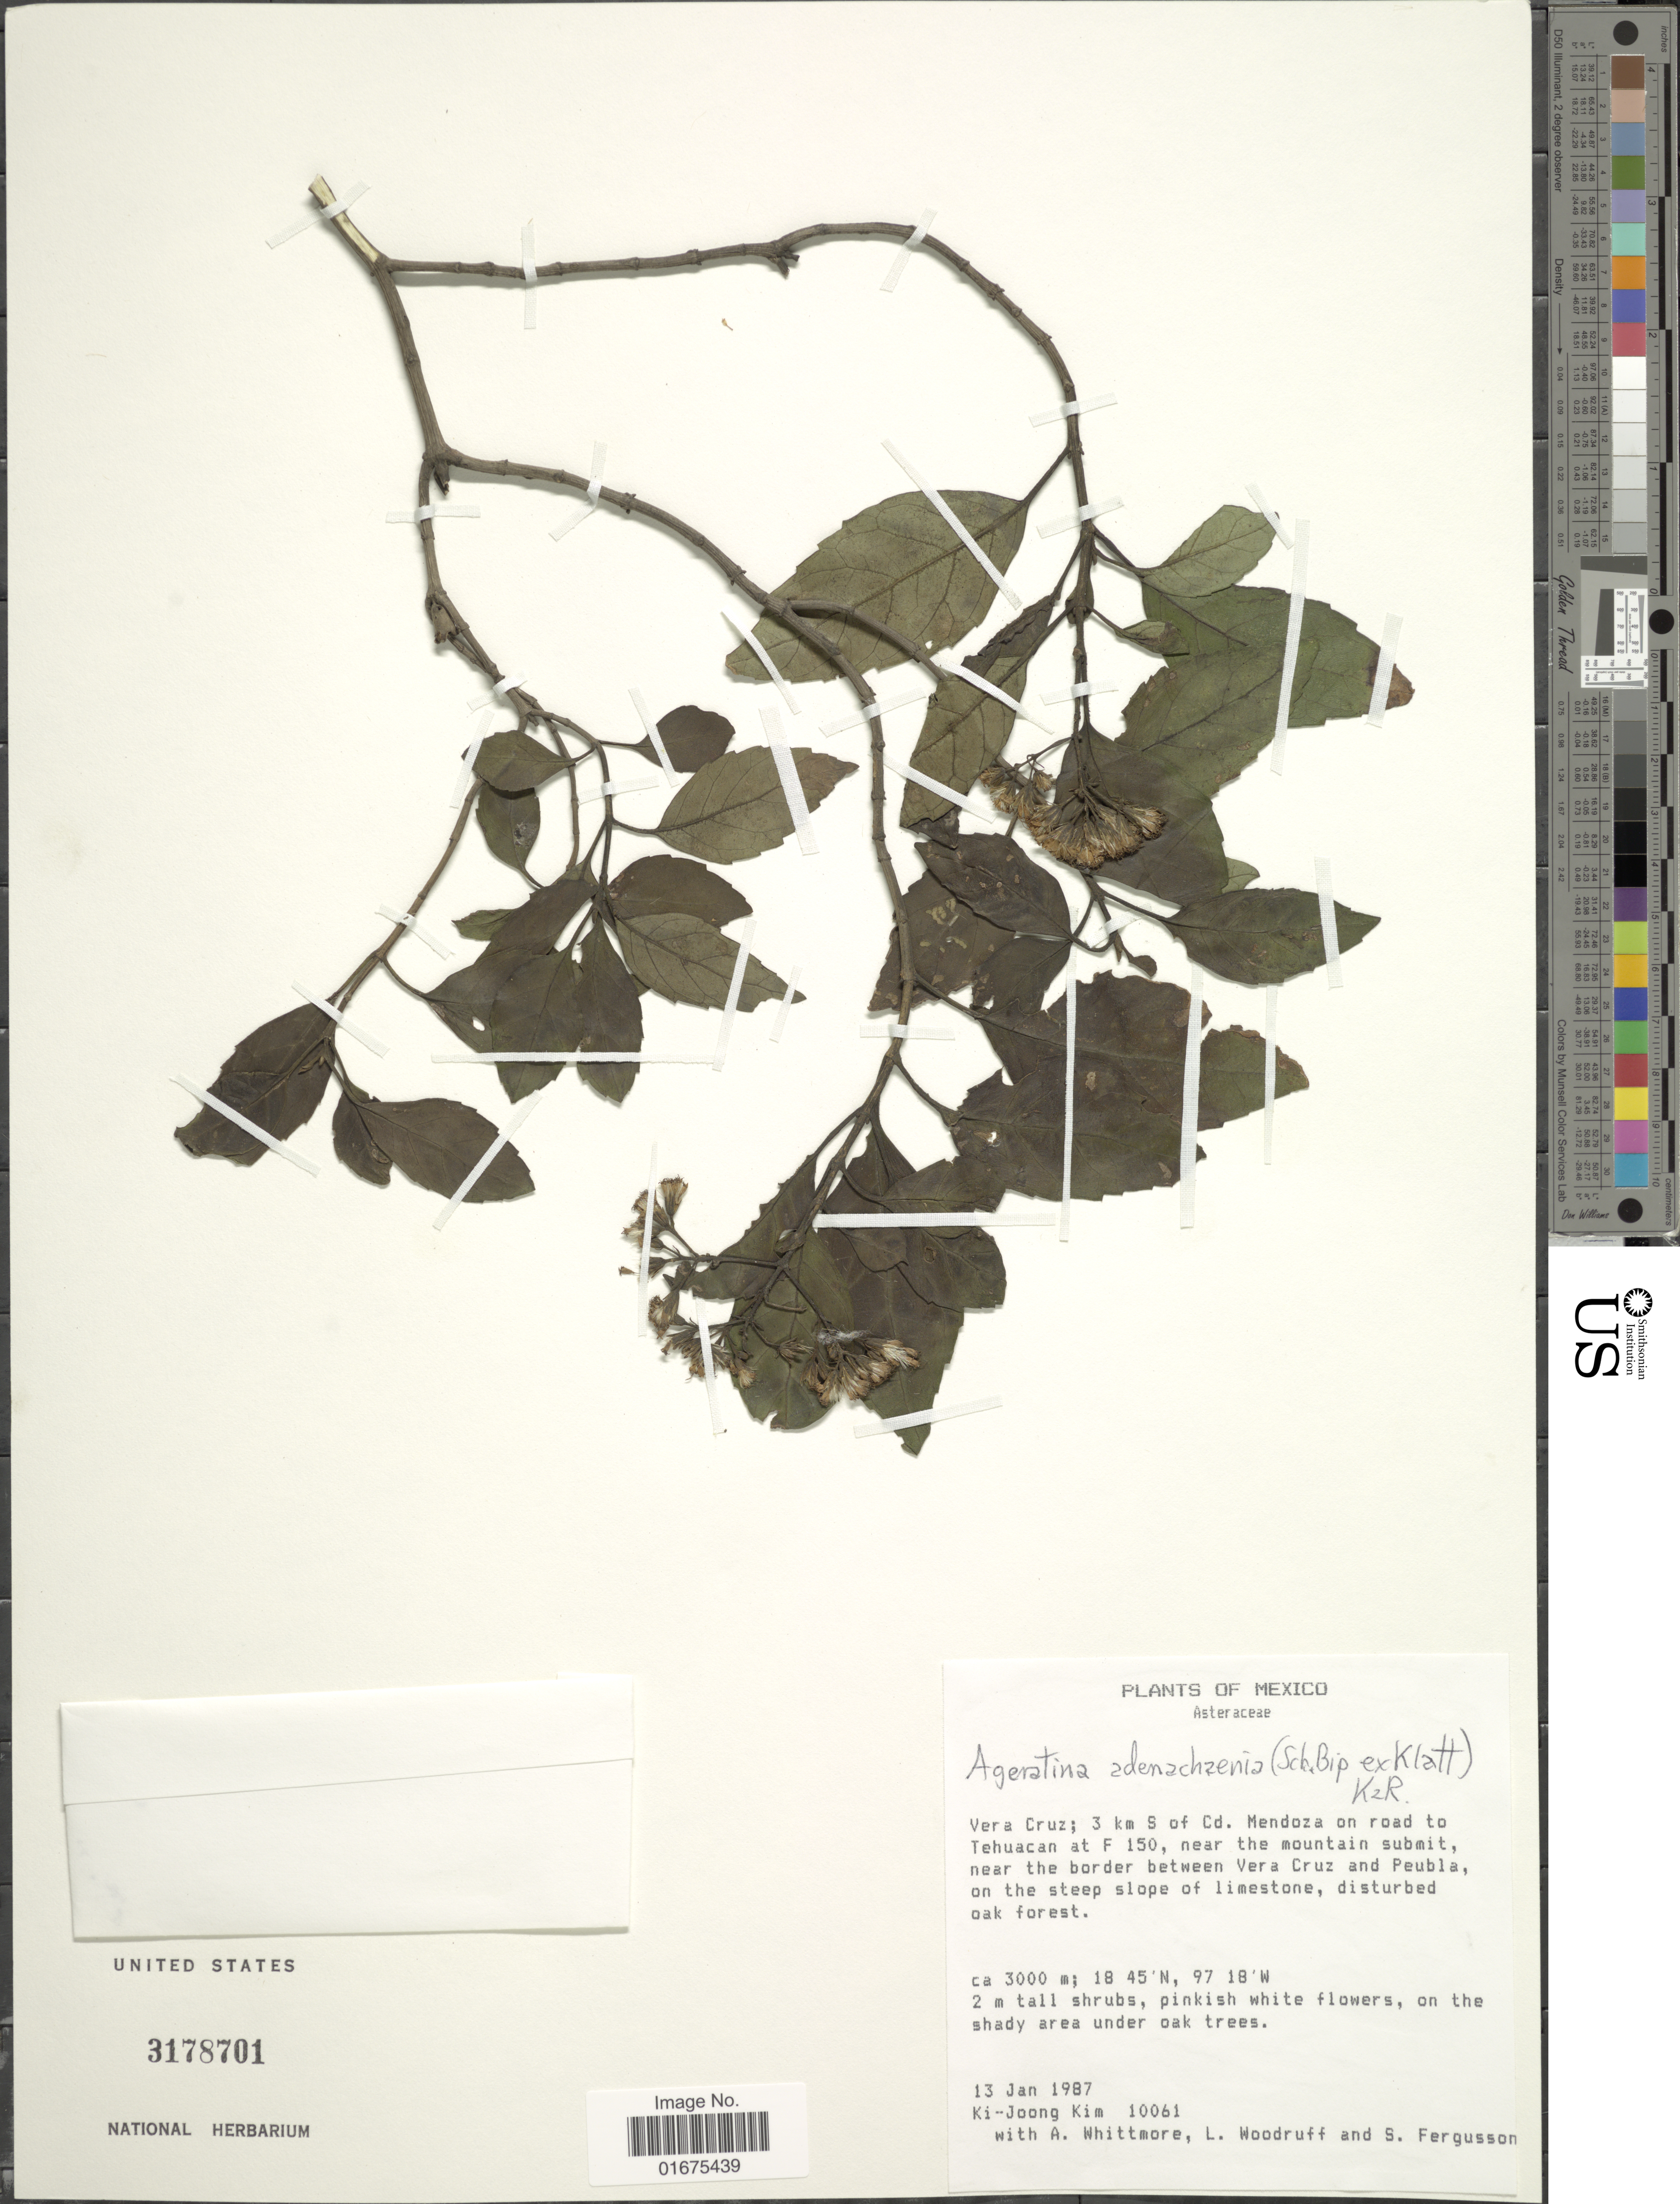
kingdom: Plantae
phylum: Tracheophyta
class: Magnoliopsida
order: Asterales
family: Asteraceae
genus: Ageratina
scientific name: Ageratina adenachaenia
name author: (Sch. Bip. ex Klatt) R.M. King & H. Rob.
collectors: K. Kim, A. Whittmore, L. Woodruff & S. Fergusson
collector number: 10061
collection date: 1987-01-13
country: Mexico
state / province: Veracruz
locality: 3 km S of Cd. Mendoza on road to Tehuacan at F 150, near the mountain submit, near the border between Vera Cruz and Puebla, on the steep slope of limestone, disturbed oak forest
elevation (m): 3000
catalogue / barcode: US 3178701